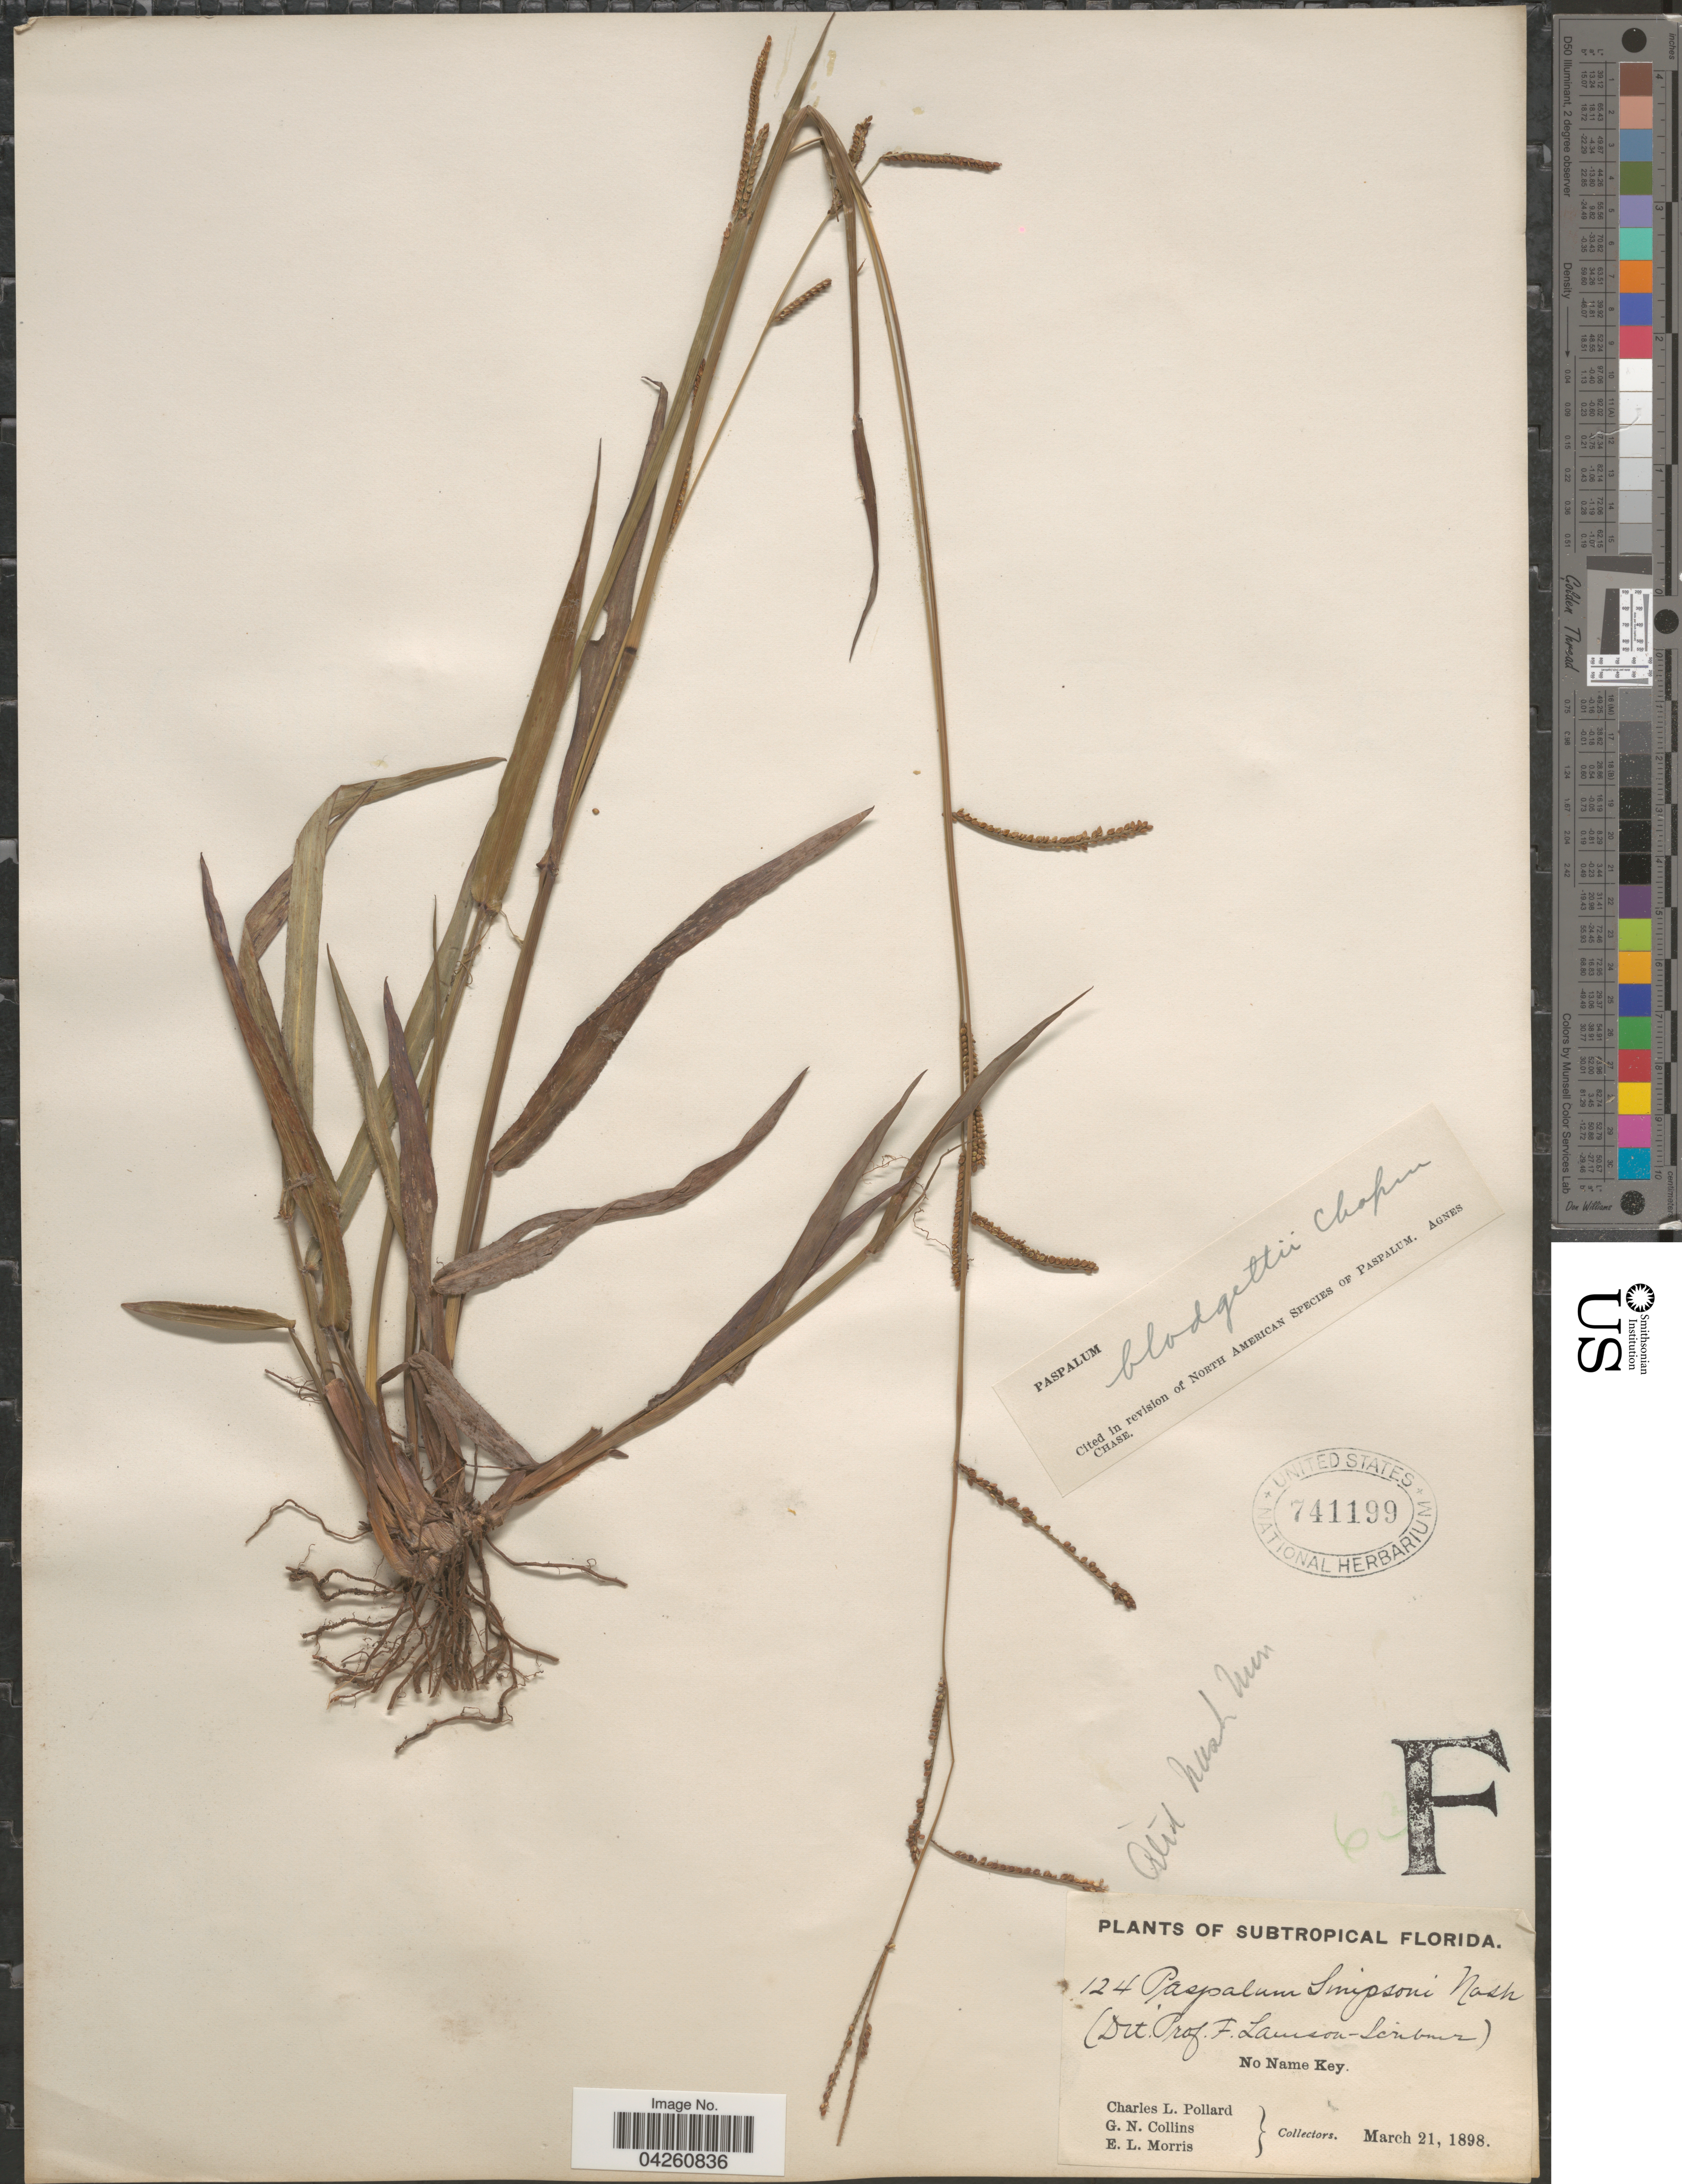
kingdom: Plantae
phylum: Tracheophyta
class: Liliopsida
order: Poales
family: Poaceae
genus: Paspalum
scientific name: Paspalum blodgettii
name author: Chapm.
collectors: C. L. Pollard, G. Collins & E. Morris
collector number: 124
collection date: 1898-03-21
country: United States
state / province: Florida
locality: Subtropical Florida. No Name Key.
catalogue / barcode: US 741199